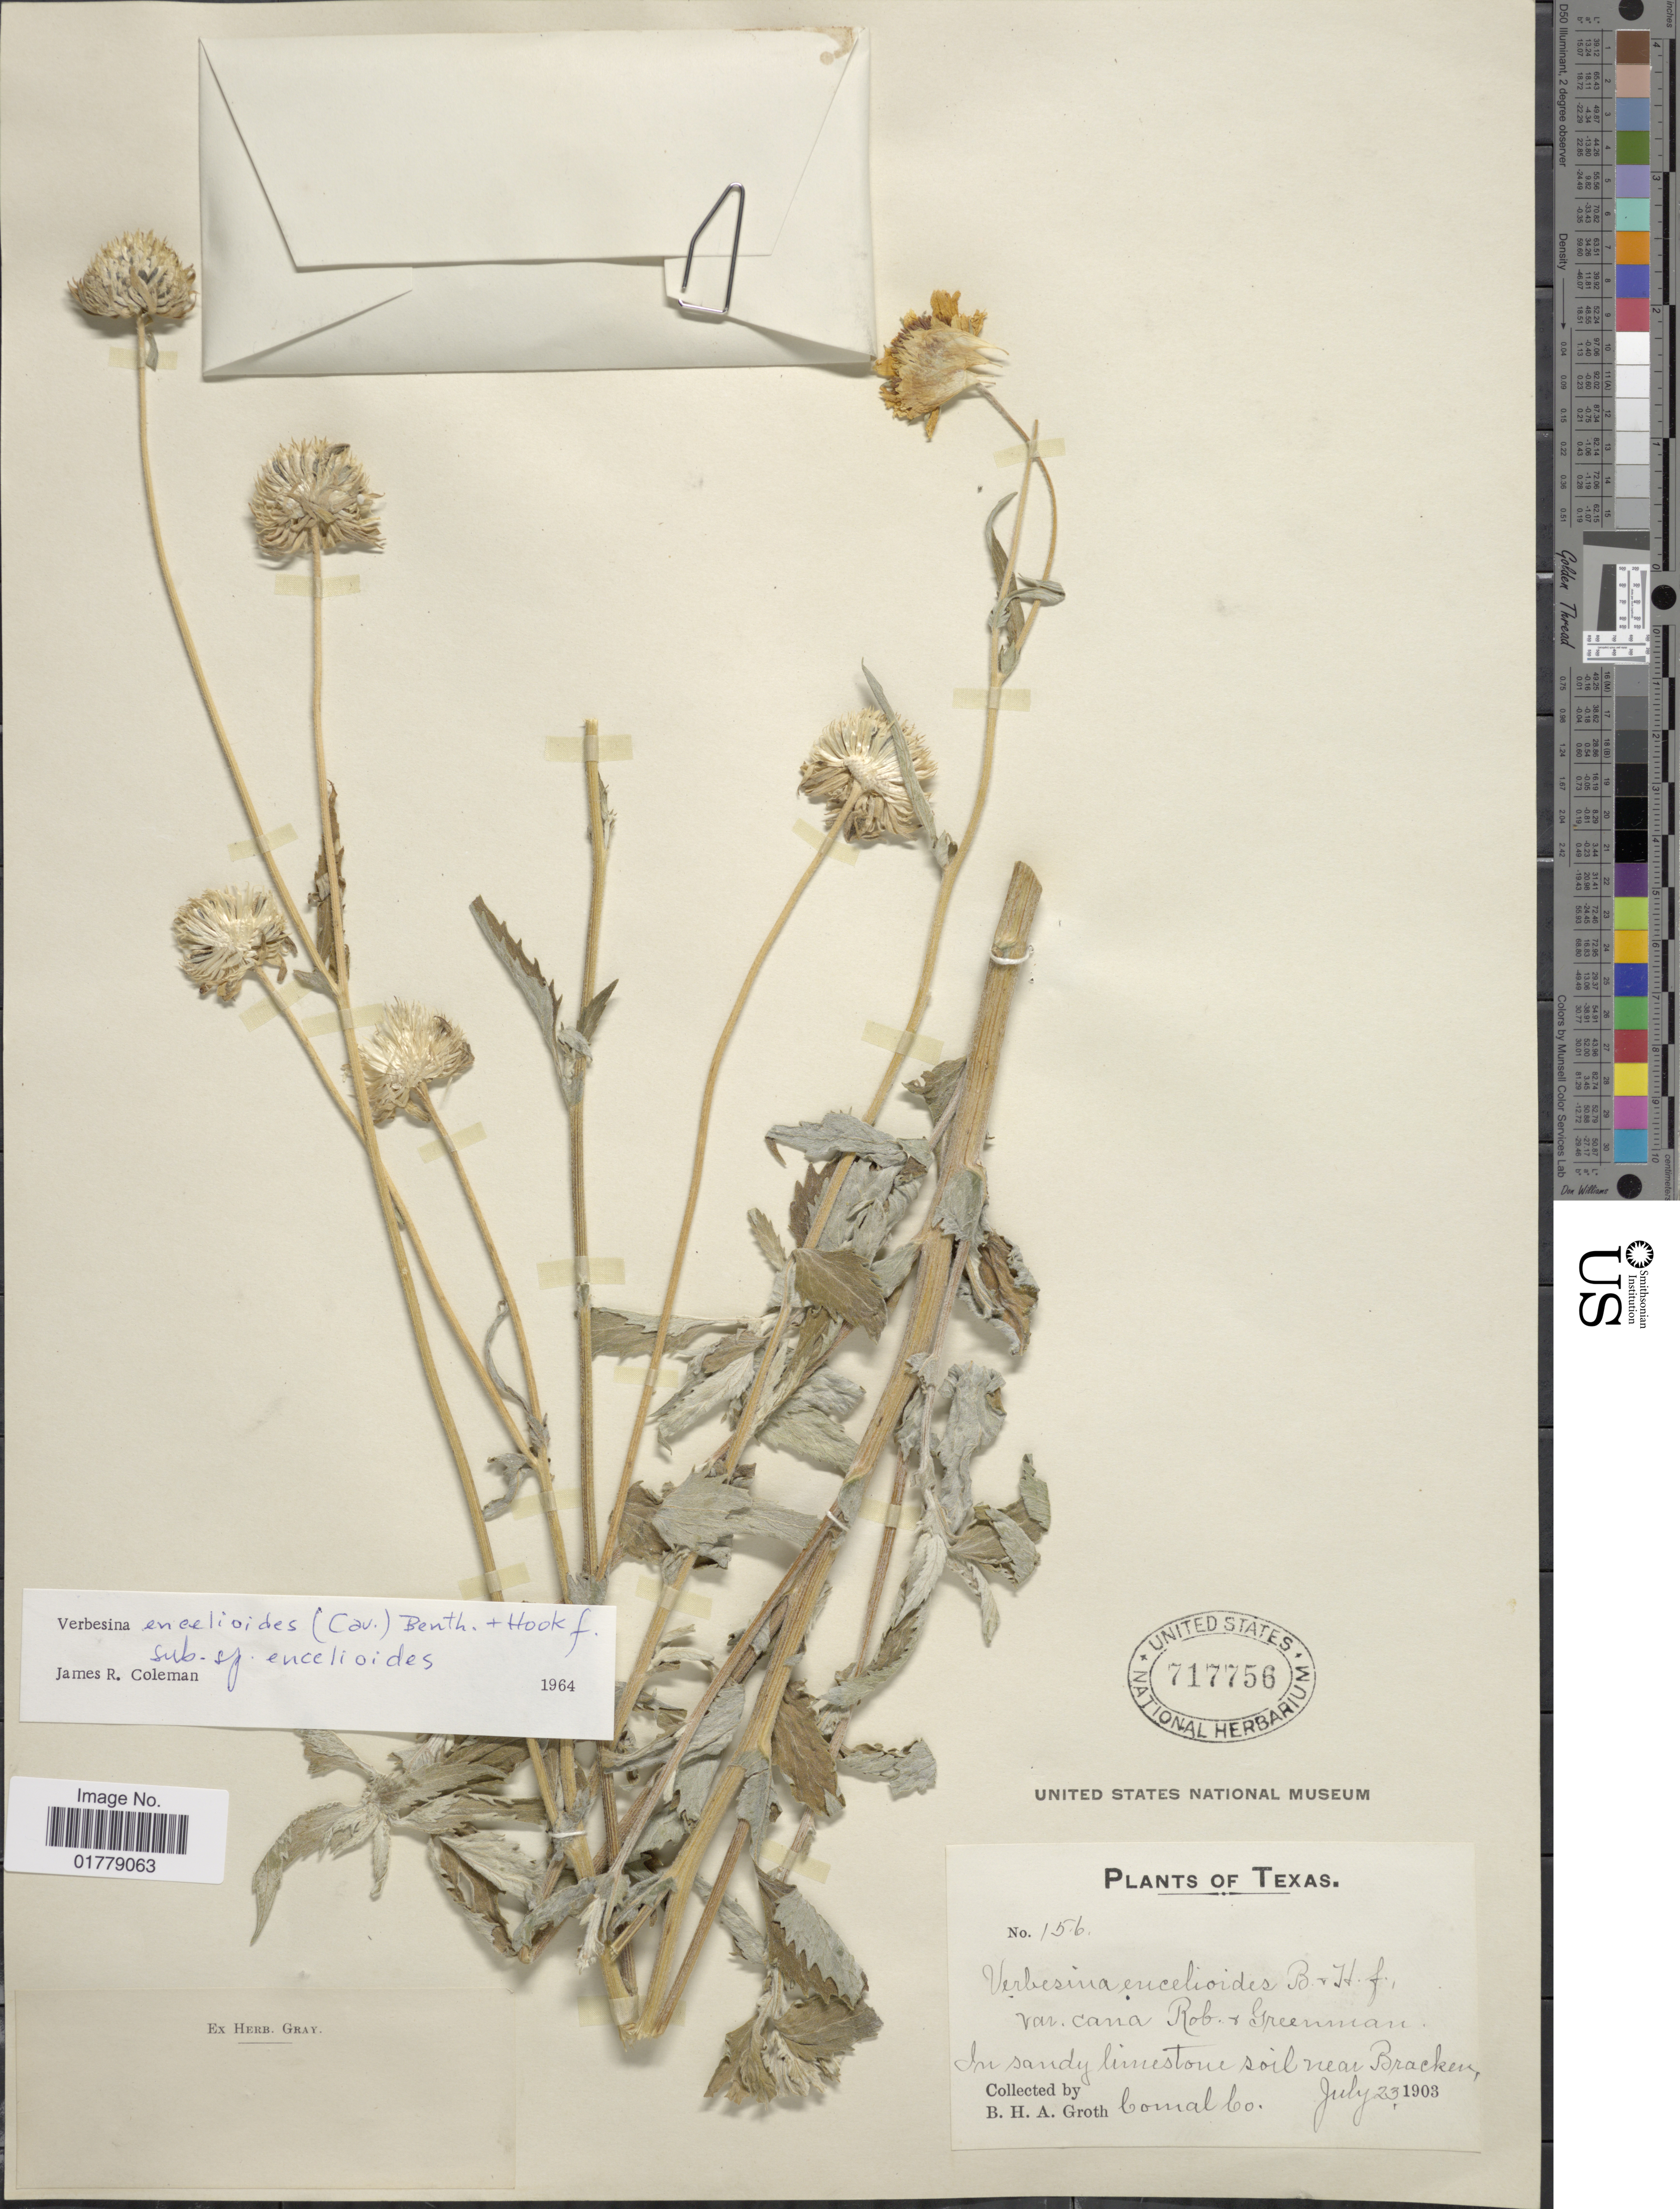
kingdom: Plantae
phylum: Tracheophyta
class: Magnoliopsida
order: Asterales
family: Asteraceae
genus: Verbesina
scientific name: Verbesina encelioides subsp. encelioides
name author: (Cav.) Benth. & Hook.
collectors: B. Groth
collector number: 156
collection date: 1903-07-23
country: United States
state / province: Texas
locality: In sandy limestone soil near Bracken, Comal Co.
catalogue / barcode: US 717756